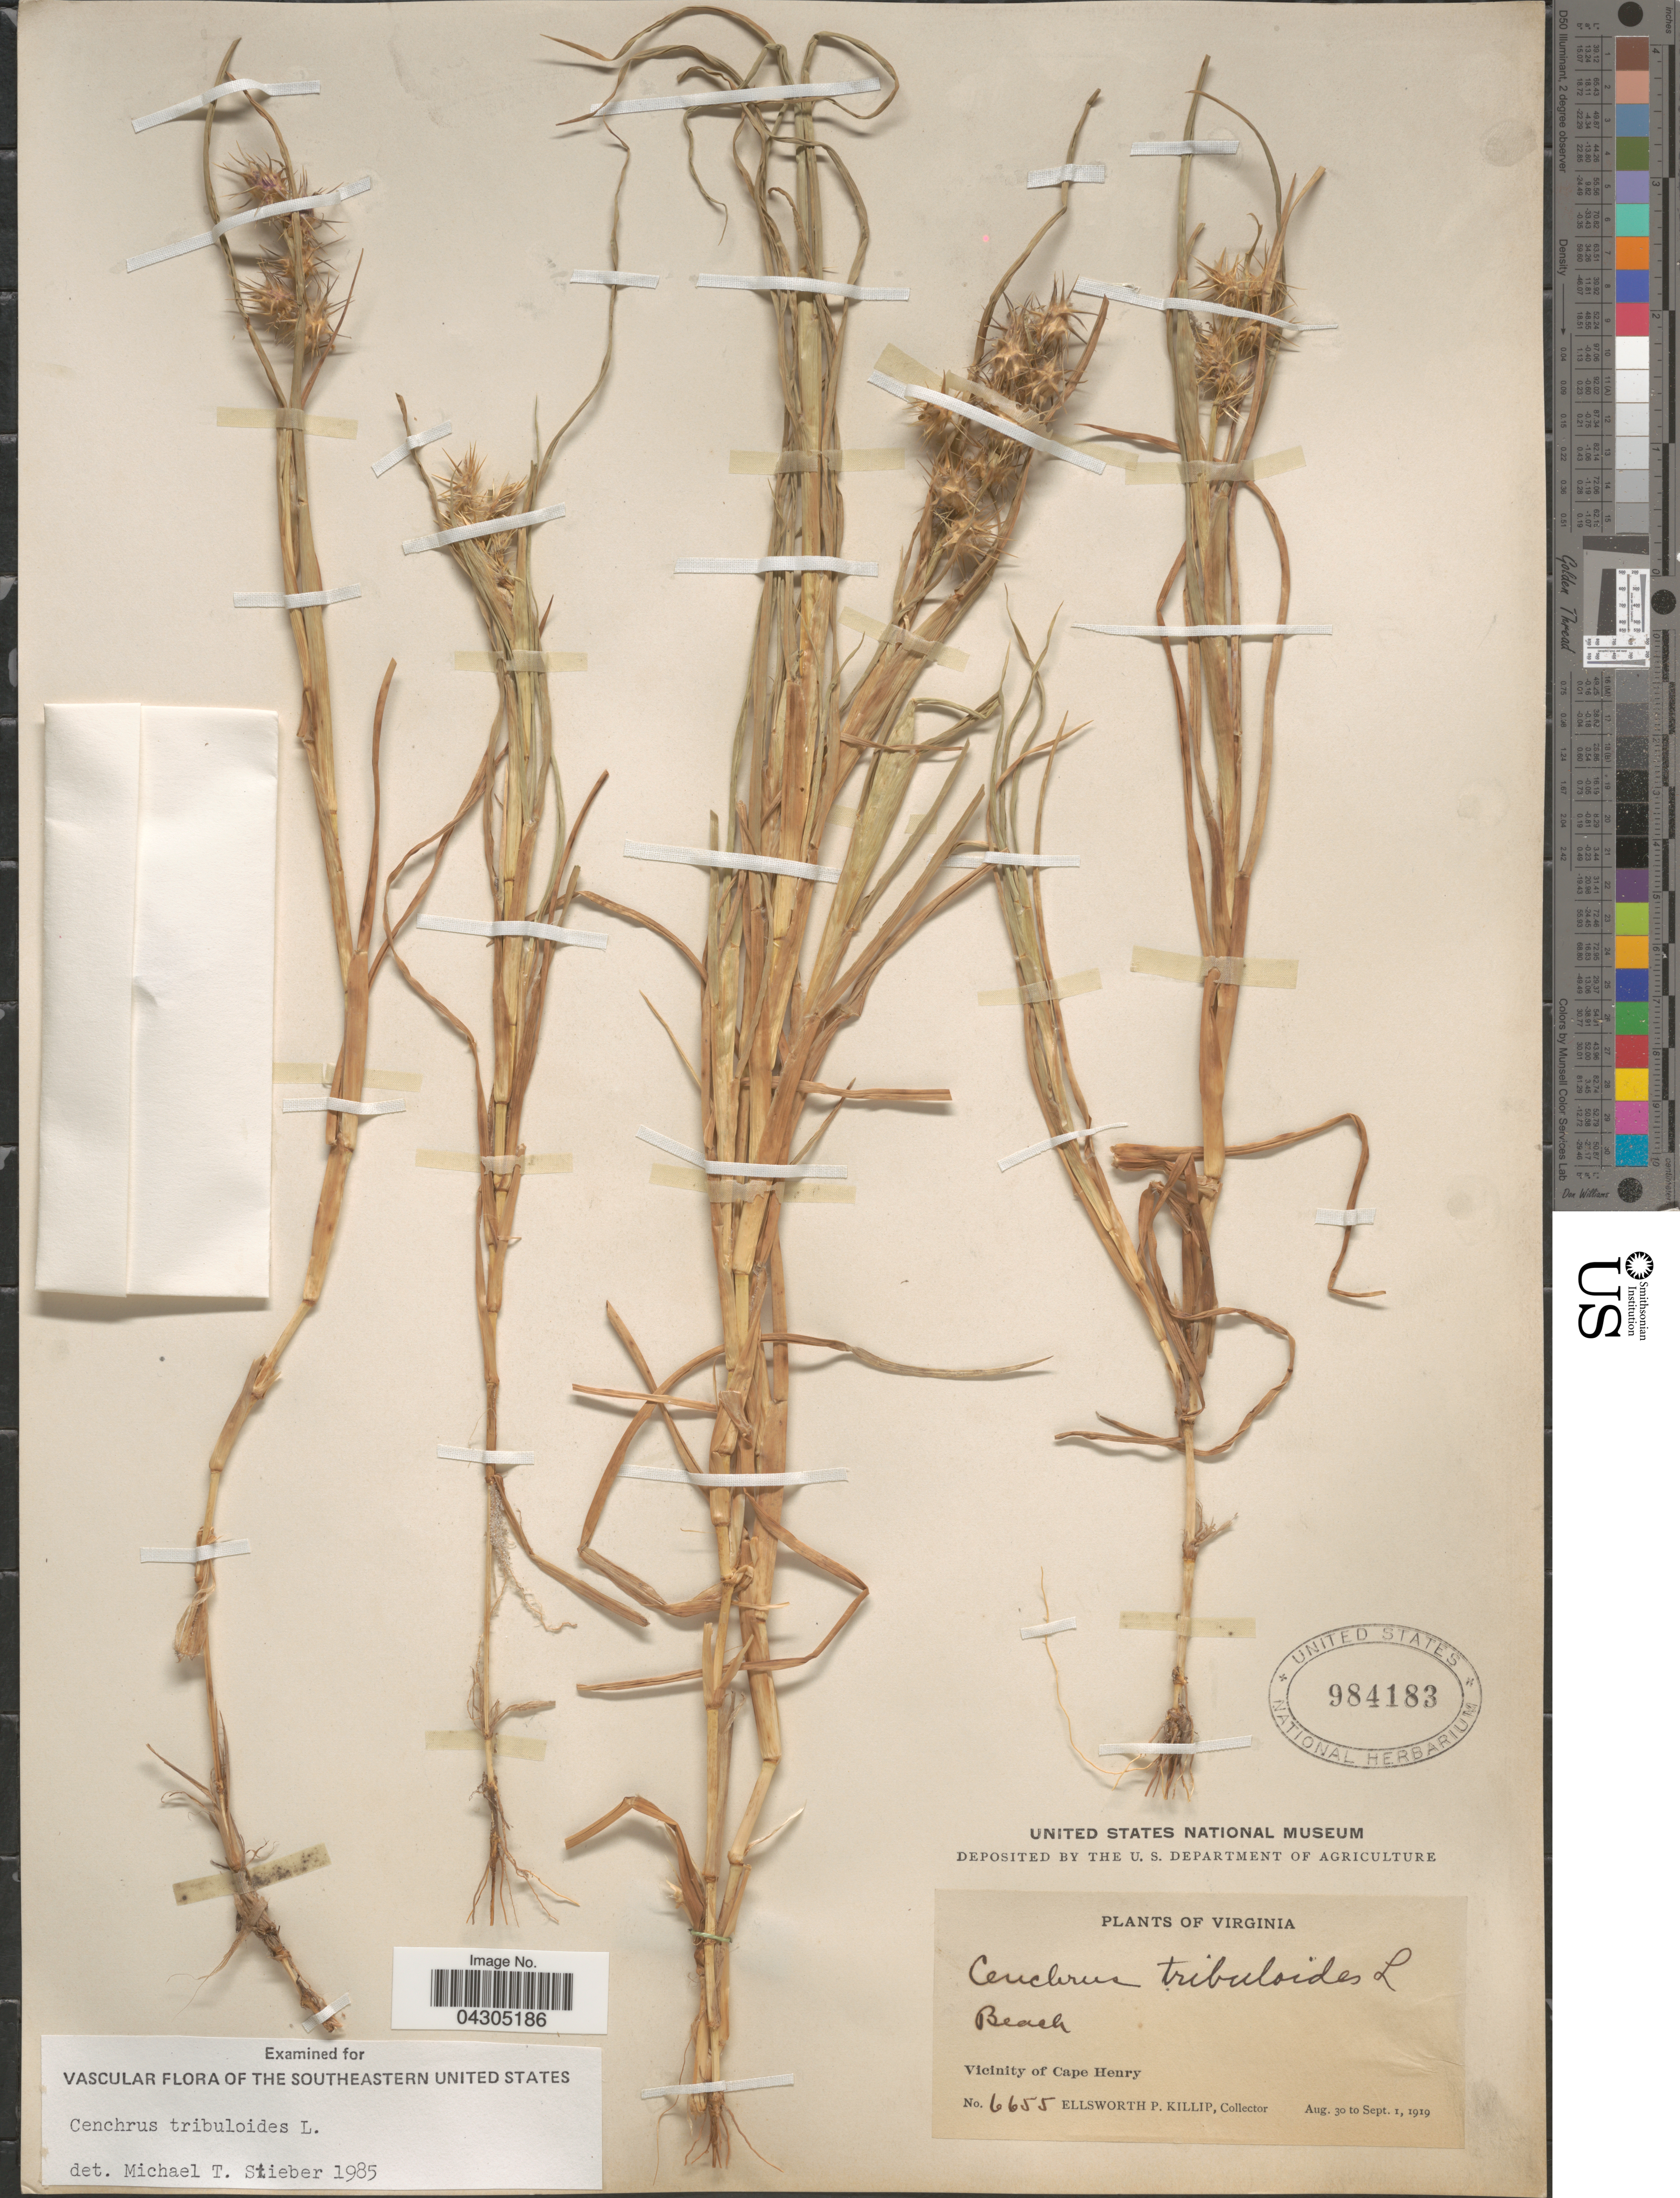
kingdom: Plantae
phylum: Tracheophyta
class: Liliopsida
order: Poales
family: Poaceae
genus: Cenchrus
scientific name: Cenchrus tribuloides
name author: L.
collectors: E. P. Killip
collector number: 6655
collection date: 1919-08-30/1919-09-01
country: United States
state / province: Virginia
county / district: City of Virginia Beach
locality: Vicinity of Cape Henry.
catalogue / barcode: US 984183